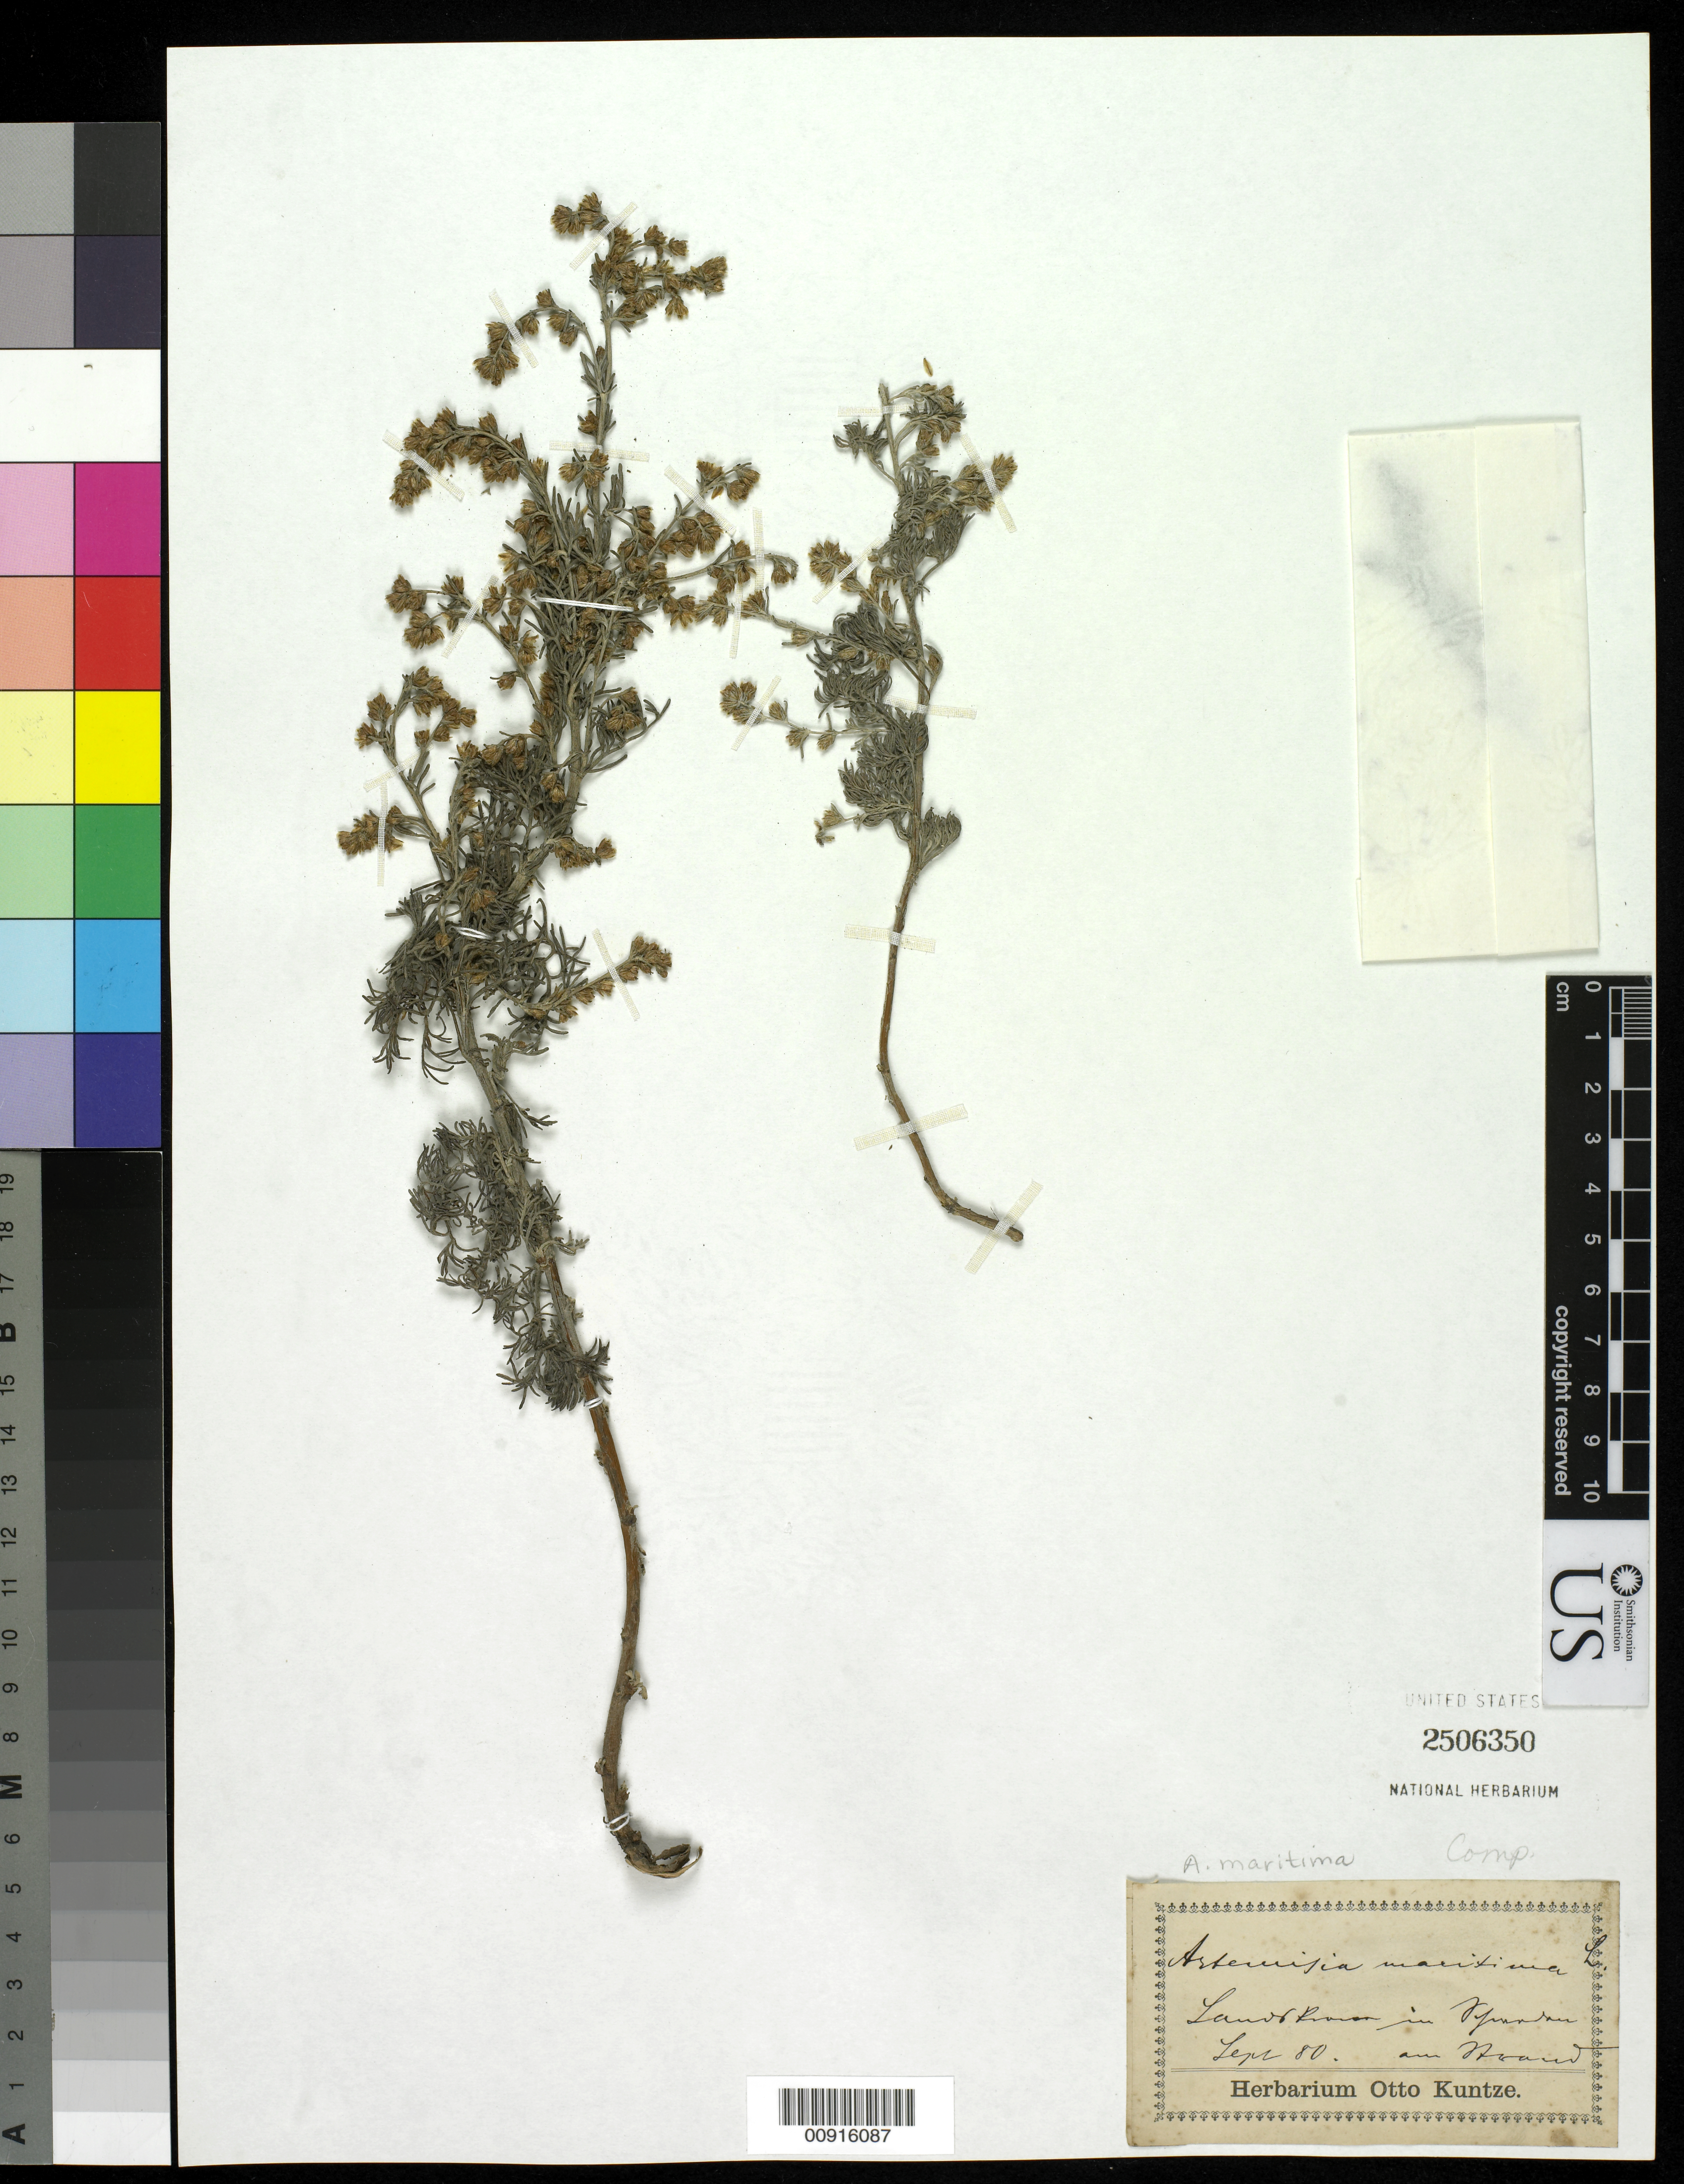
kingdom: Plantae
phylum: Tracheophyta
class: Magnoliopsida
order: Asterales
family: Asteraceae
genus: Artemisia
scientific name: Artemisia maritima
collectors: C.E.O. Kuntze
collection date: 1880-09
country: Monaco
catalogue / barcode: US 2506350